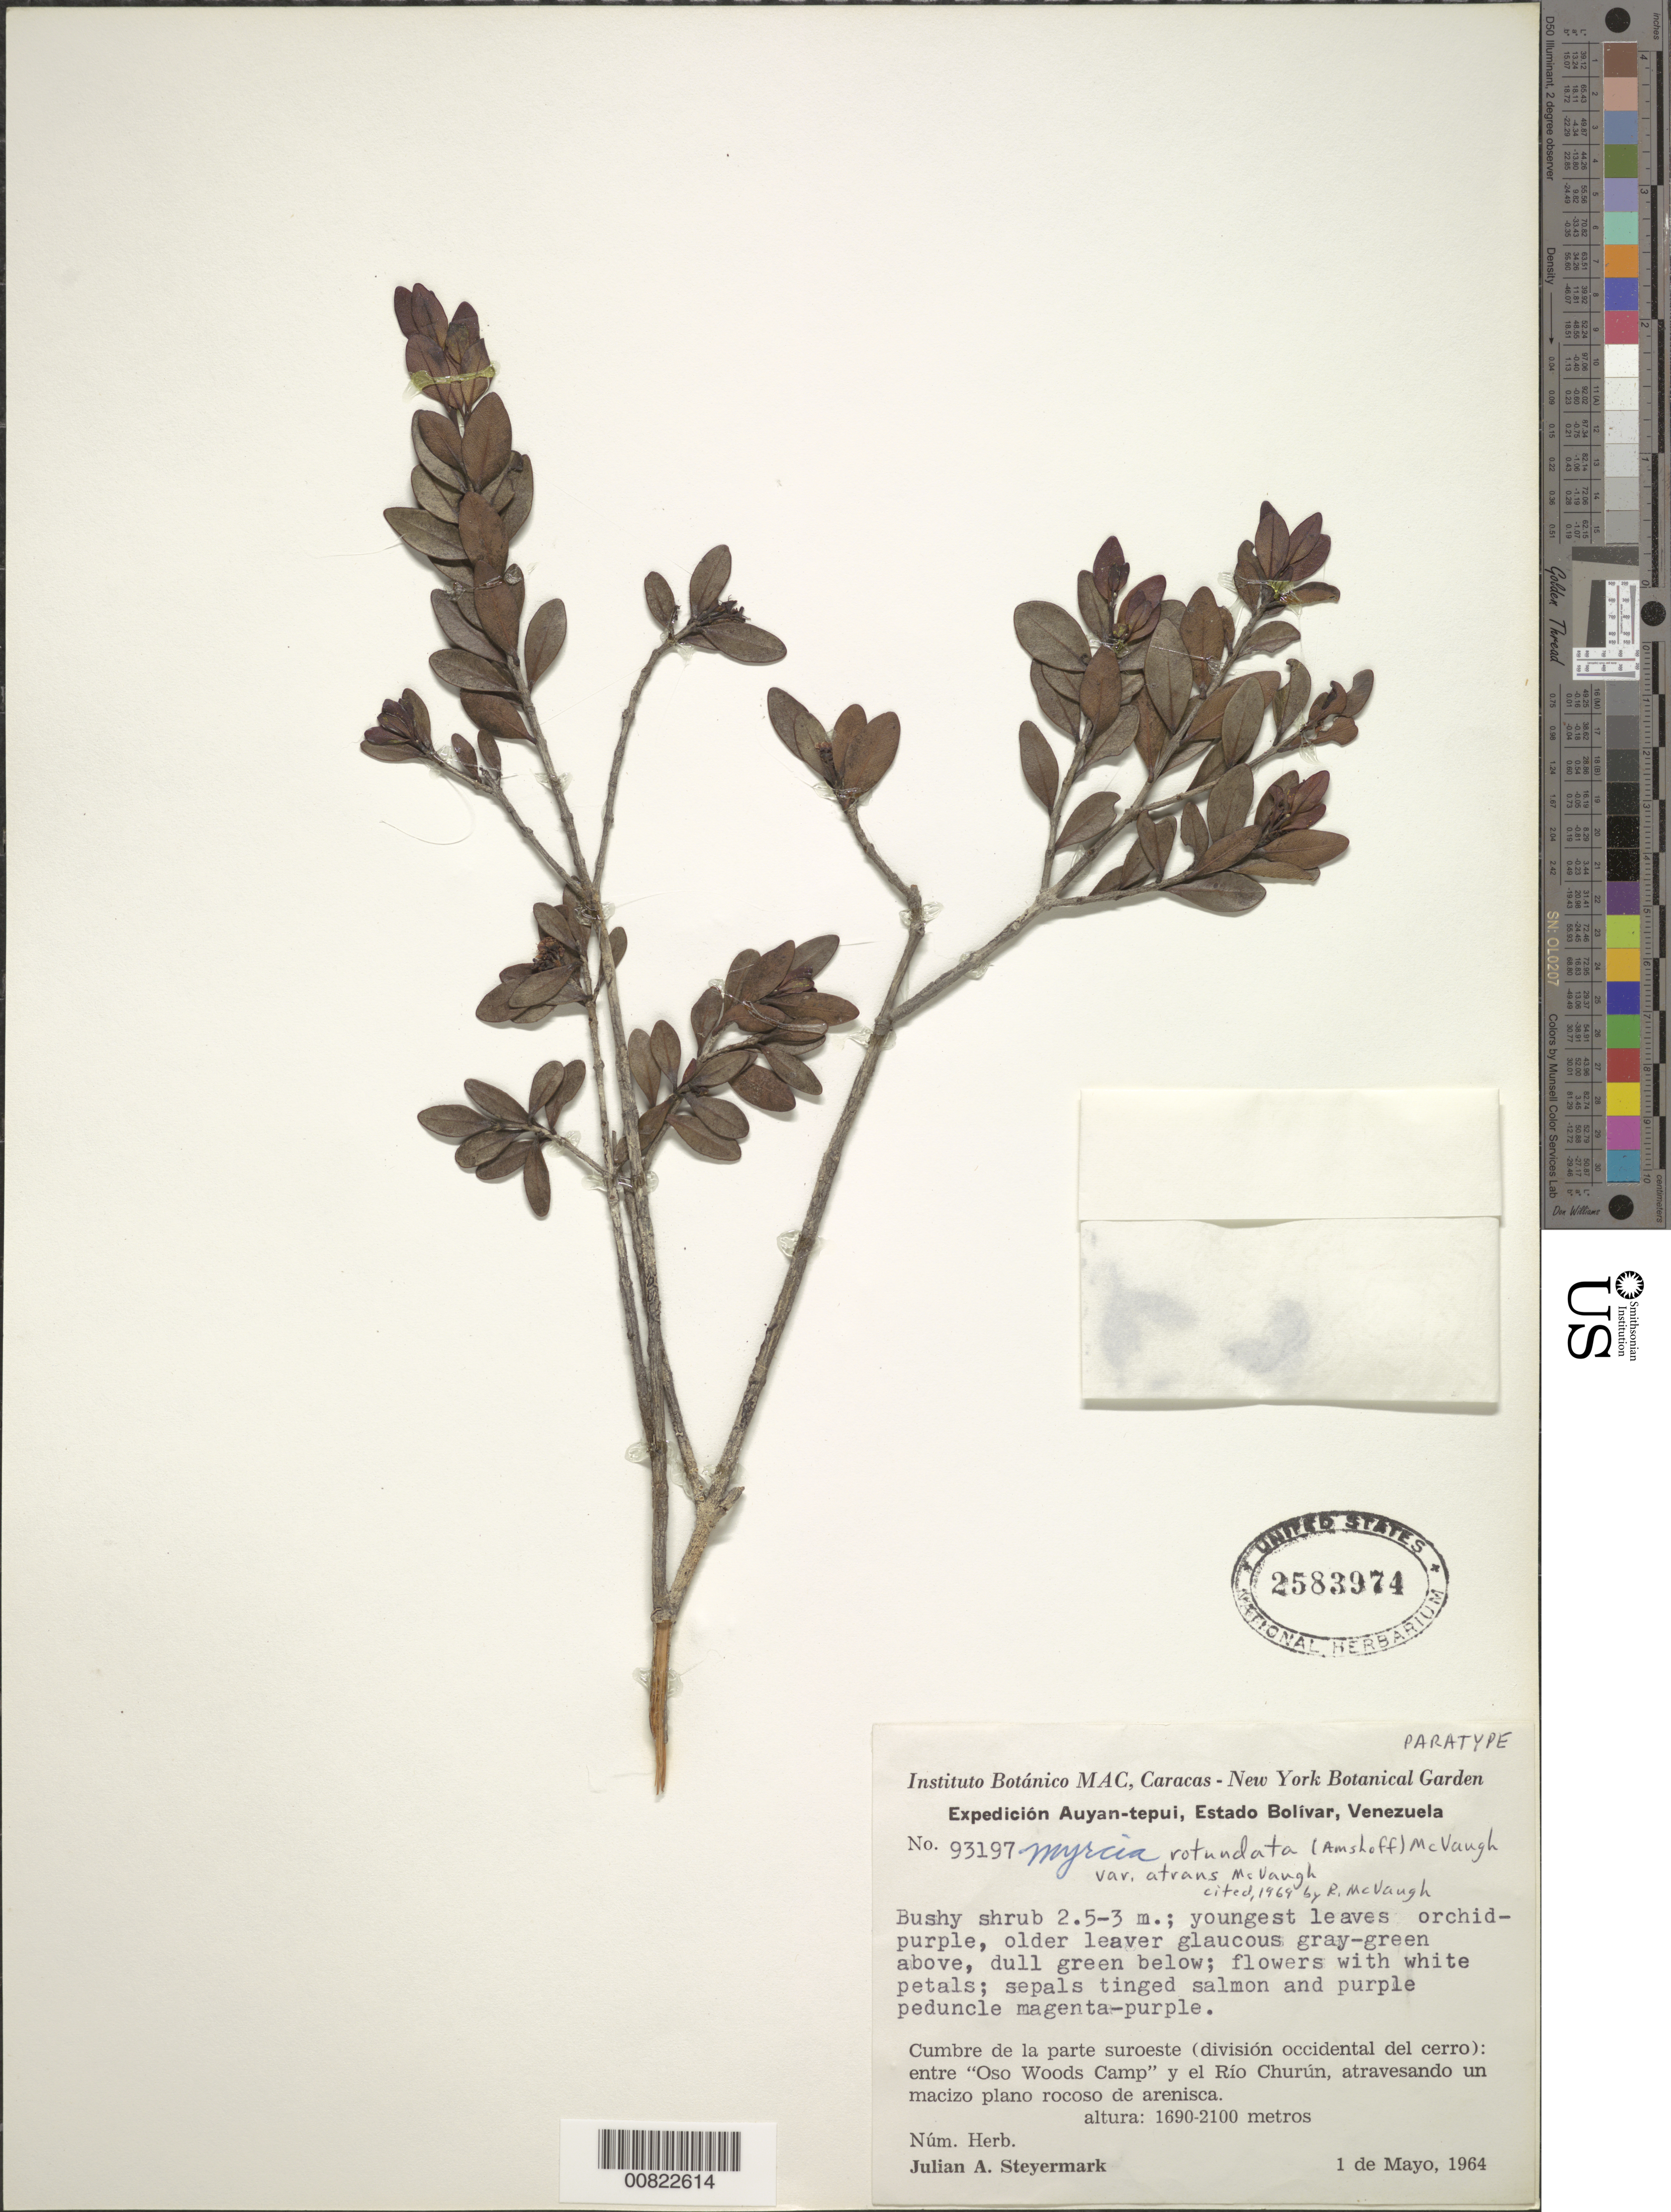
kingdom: Plantae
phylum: Tracheophyta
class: Magnoliopsida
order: Myrtales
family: Myrtaceae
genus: Myrcia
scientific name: Myrcia rotundata var. atrans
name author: McVaugh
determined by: McVaugh, R.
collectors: J. Steyermark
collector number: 93197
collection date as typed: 1-May-64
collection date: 1964-05-01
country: Venezuela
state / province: Bolívar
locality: Auyan-tepuí, between "Oso Woods Camp" and Río Churún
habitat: Atravesando un macizo plano rocoso de arenisca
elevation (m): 1690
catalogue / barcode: US 2583974